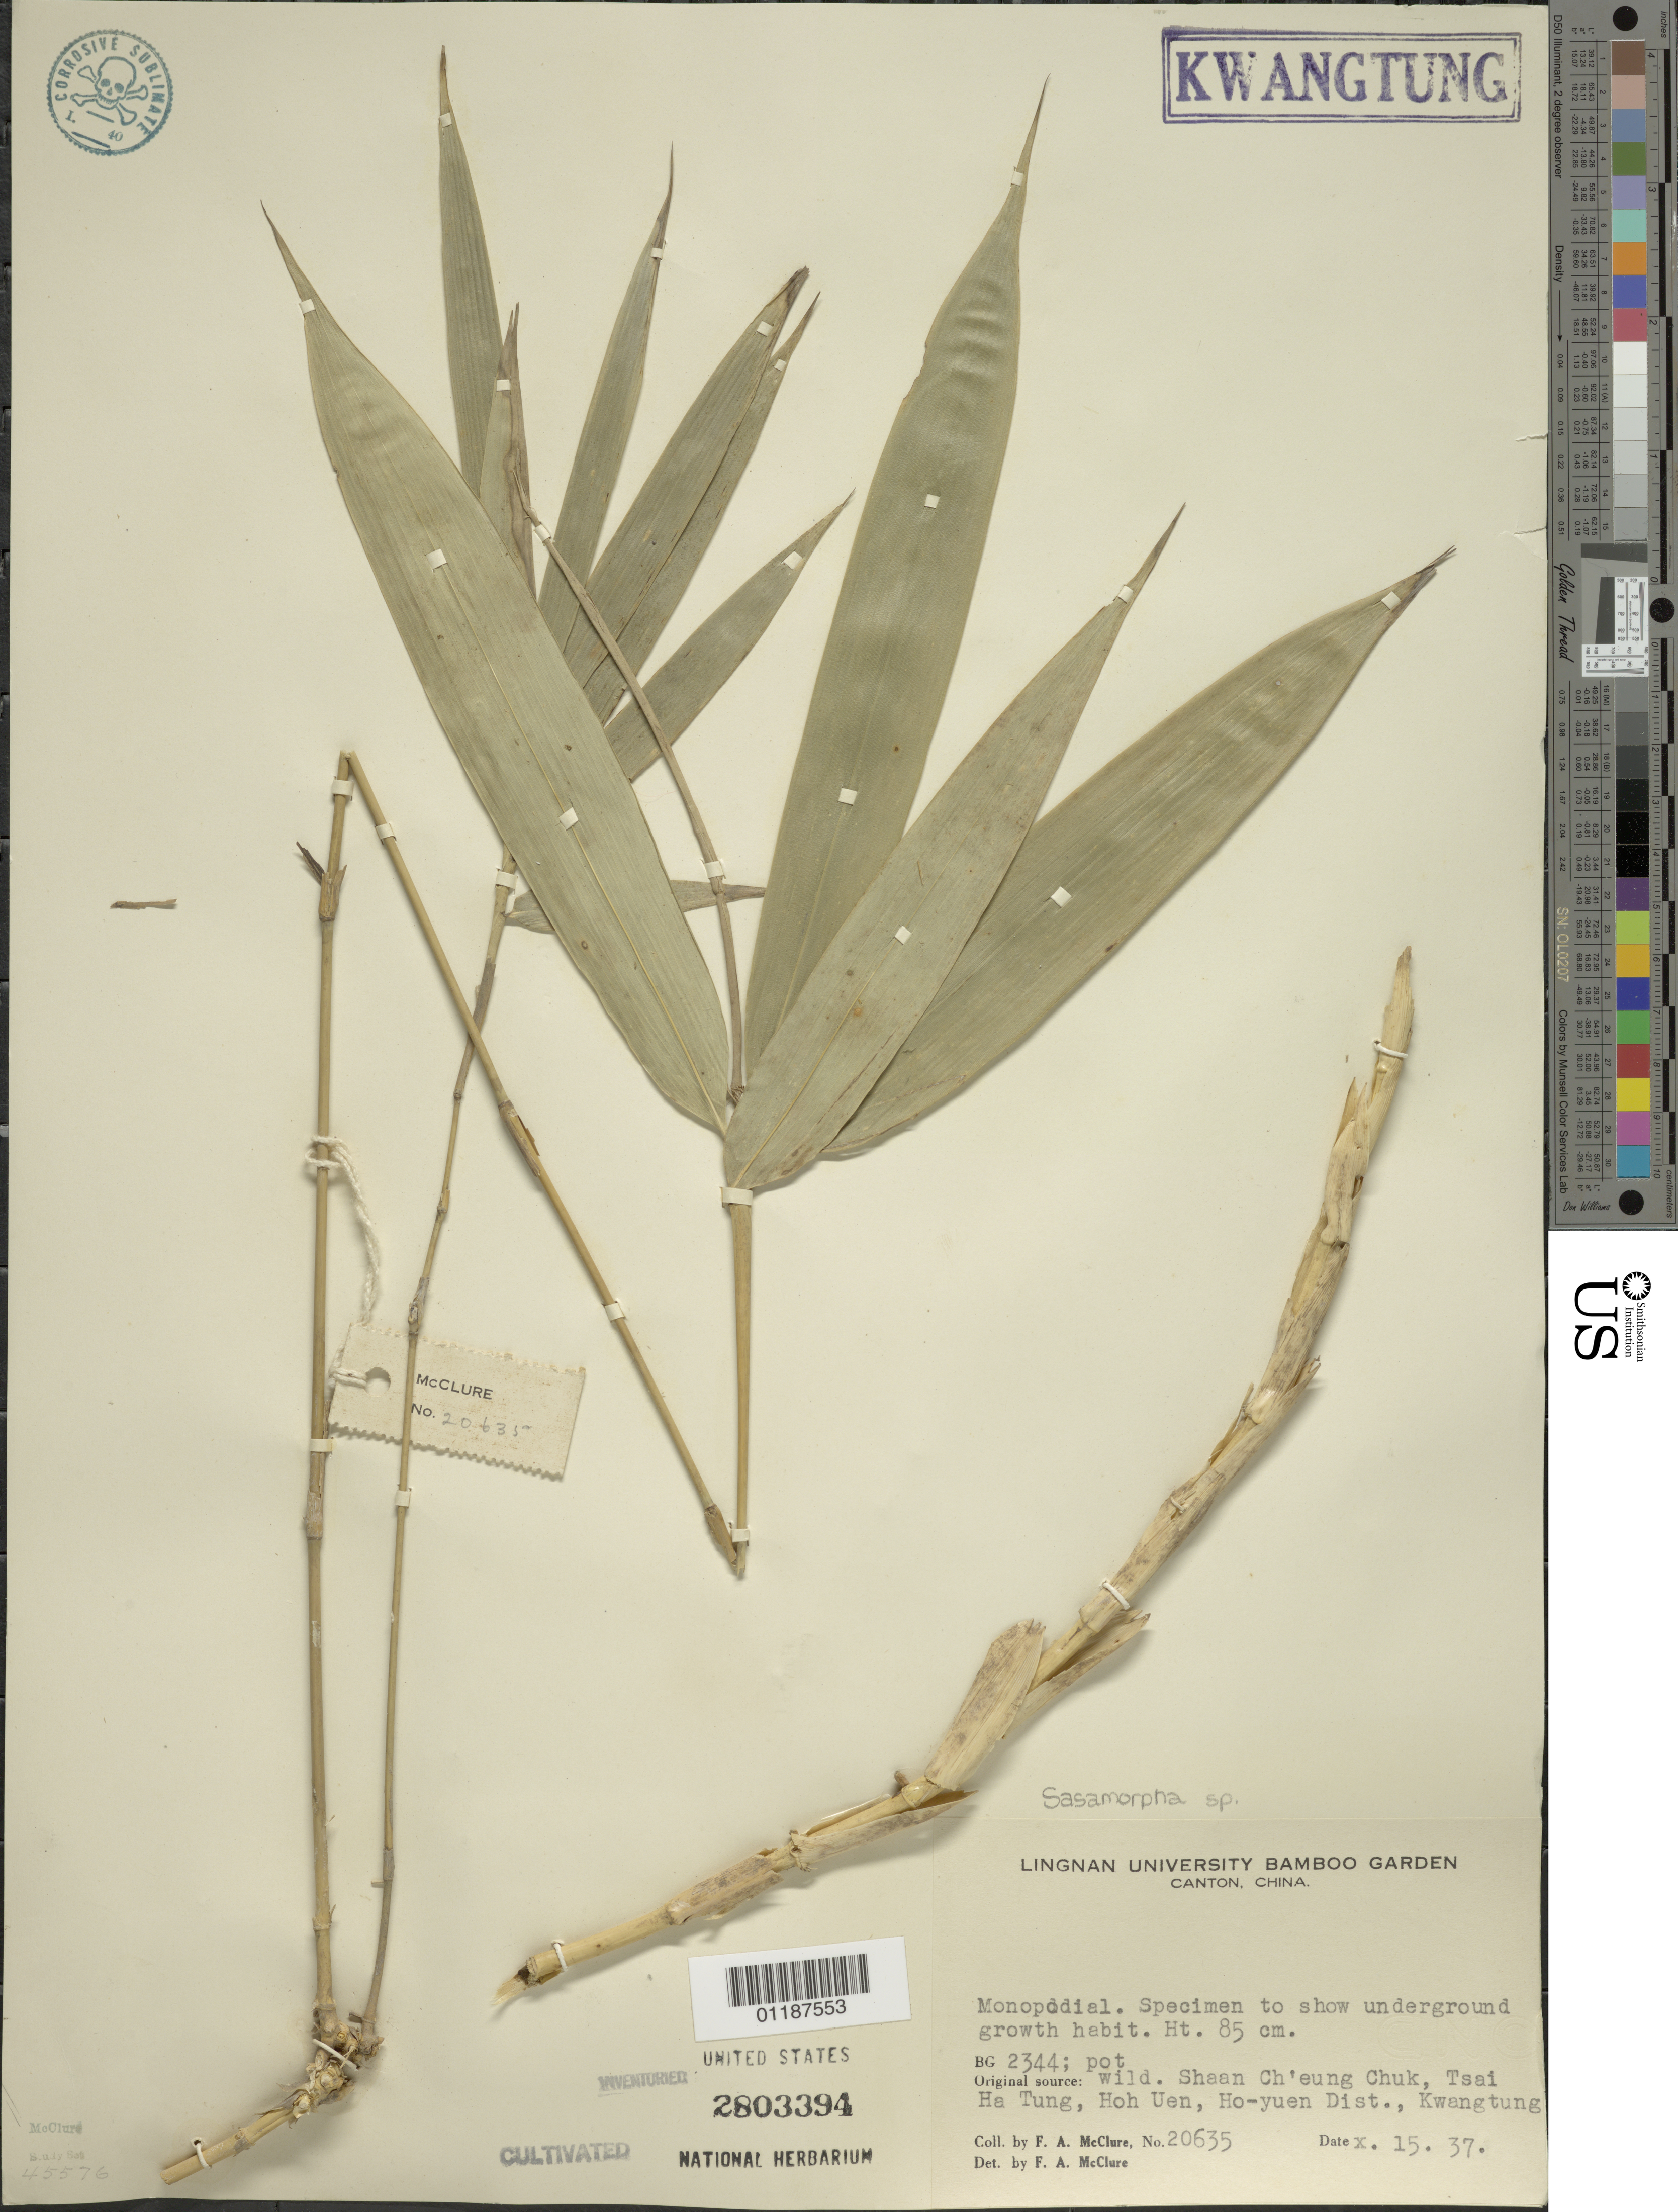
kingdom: Plantae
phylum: Tracheophyta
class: Liliopsida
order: Poales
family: Poaceae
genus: Sasamorpha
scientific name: Sasamorpha sp.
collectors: F. A. McClure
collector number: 20635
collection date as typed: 15 Oct 1937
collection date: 1937-10-15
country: China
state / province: Guangdong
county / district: Ho-Yuen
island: Honam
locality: Lingnan Iniversity Bamboom Garden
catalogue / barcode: US 2803394